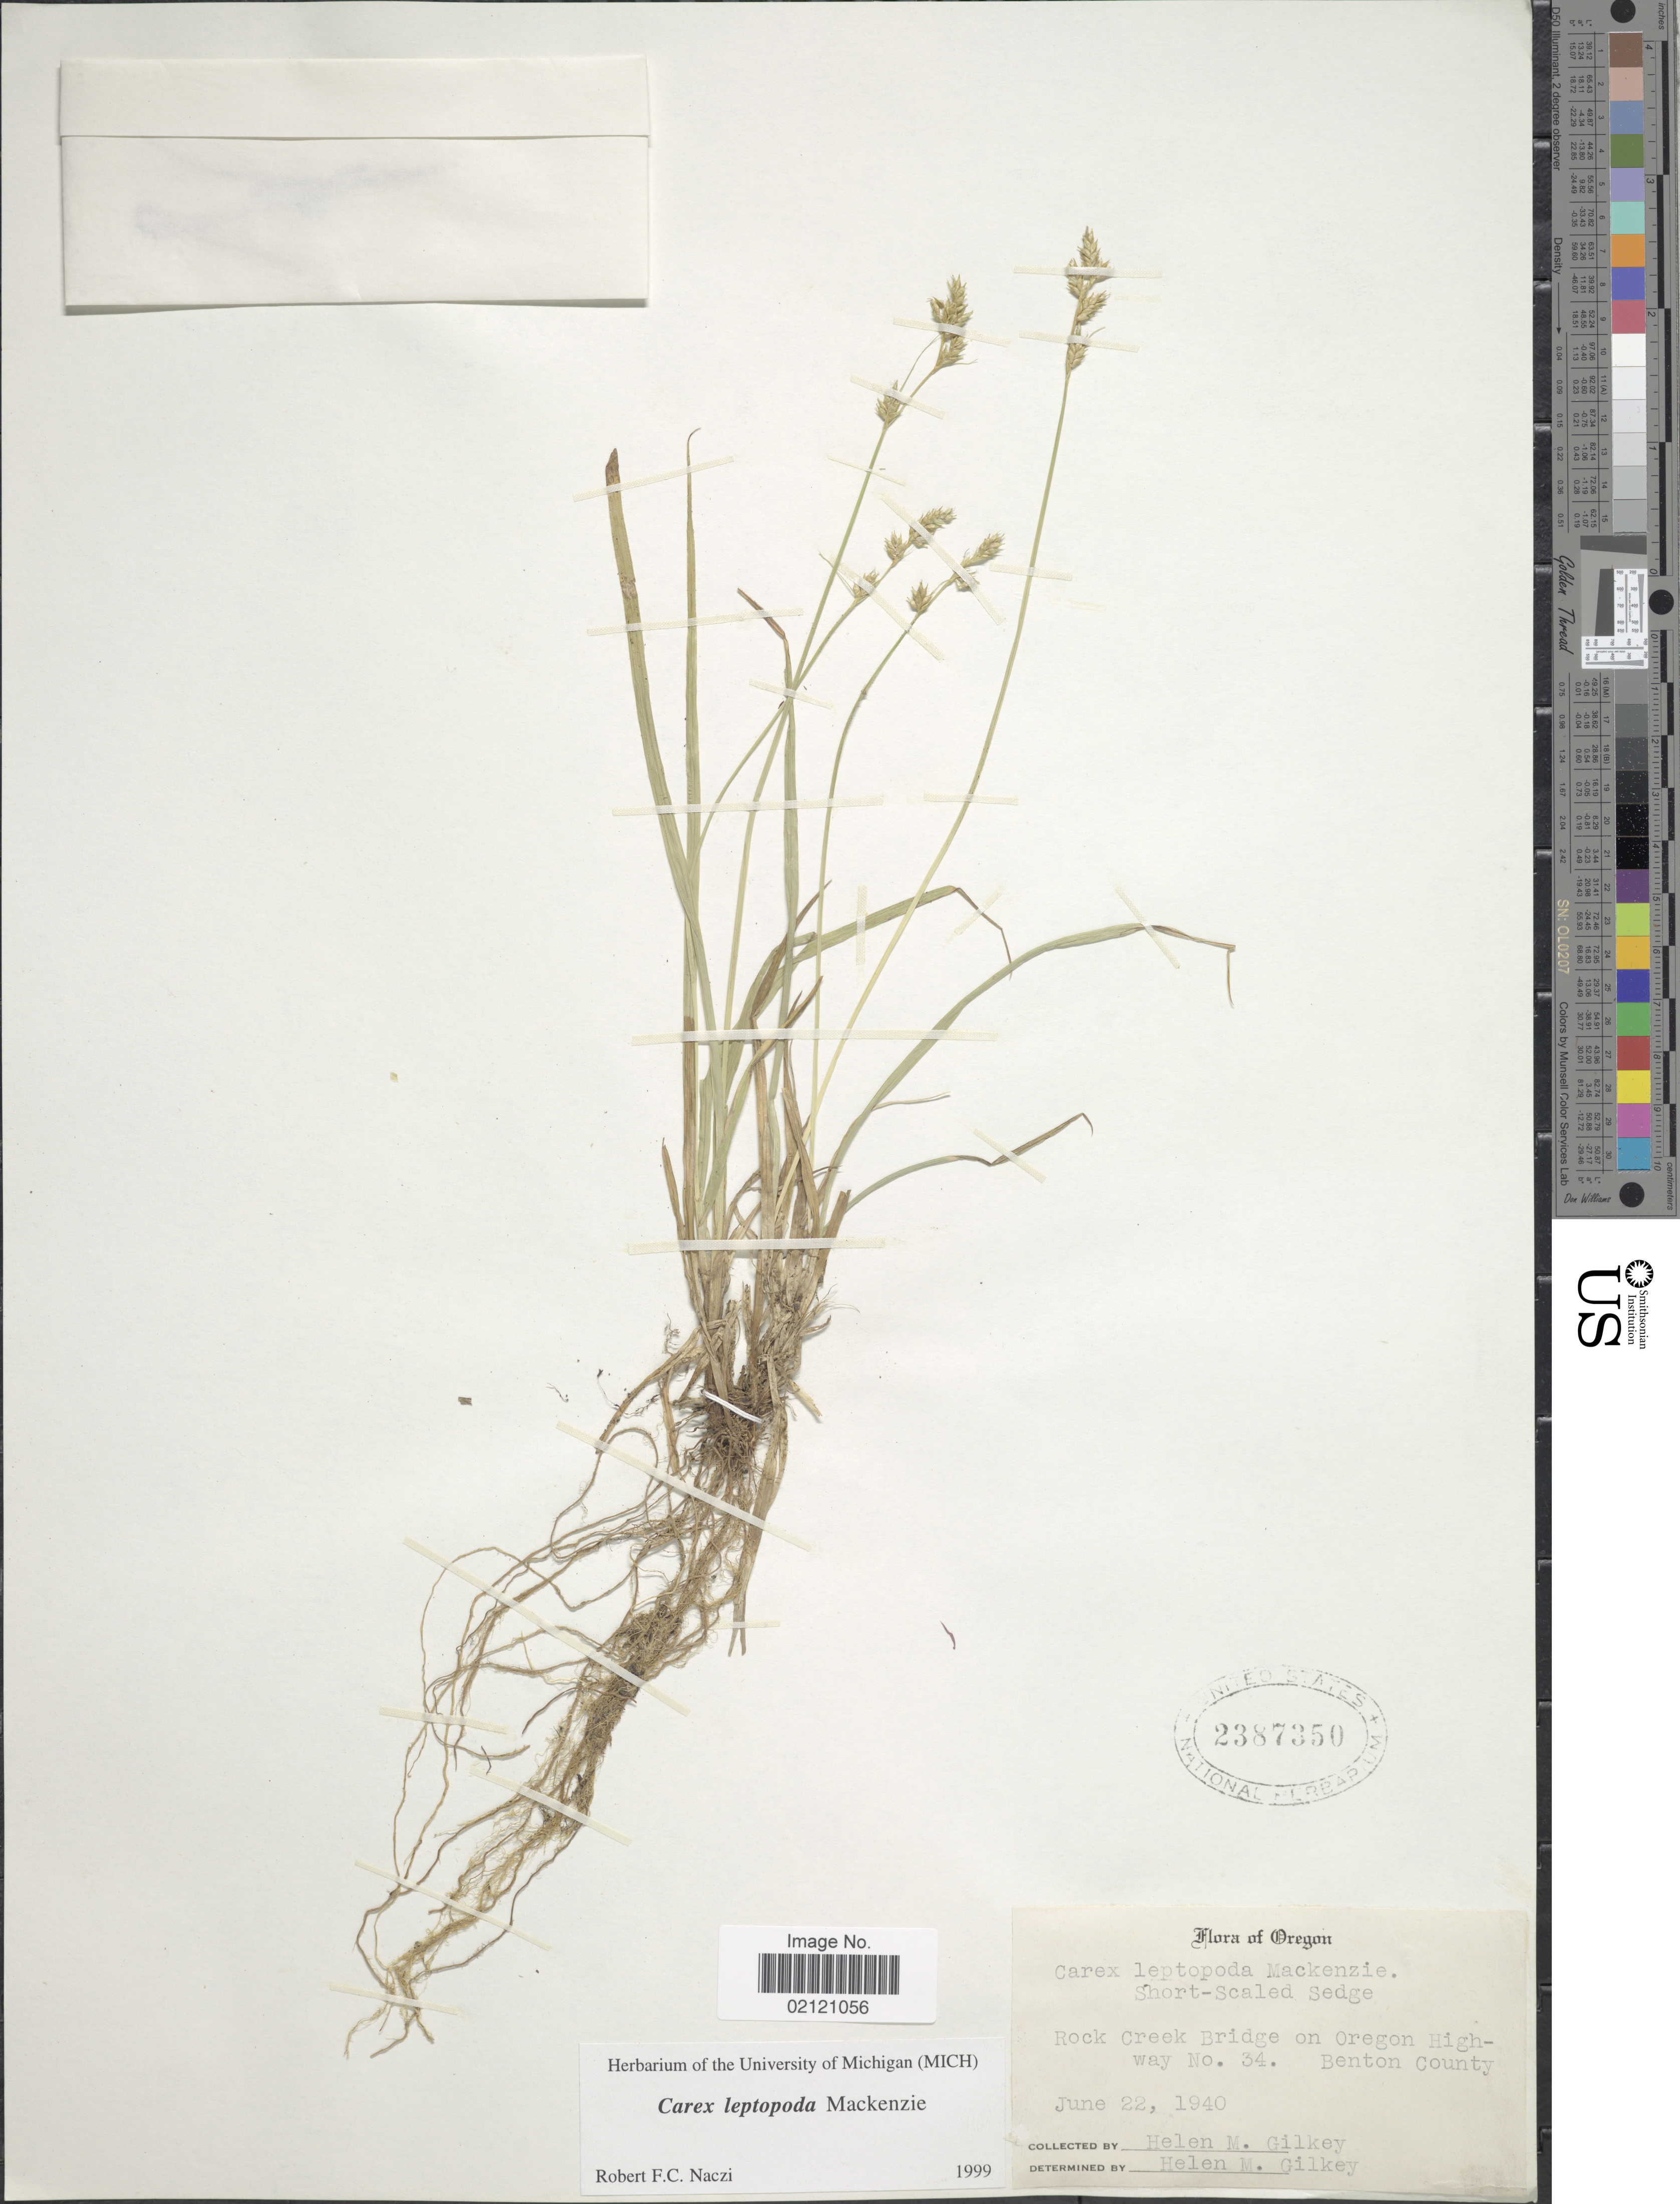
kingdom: Plantae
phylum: Tracheophyta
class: Liliopsida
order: Poales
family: Cyperaceae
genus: Carex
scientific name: Carex leptopoda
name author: Mack.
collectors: H. Gilkey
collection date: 1940-06-22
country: United States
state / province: Oregon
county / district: Benton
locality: Rock Creek Bridge on Oregon Highway no. 34 Benton County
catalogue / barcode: US 2387350